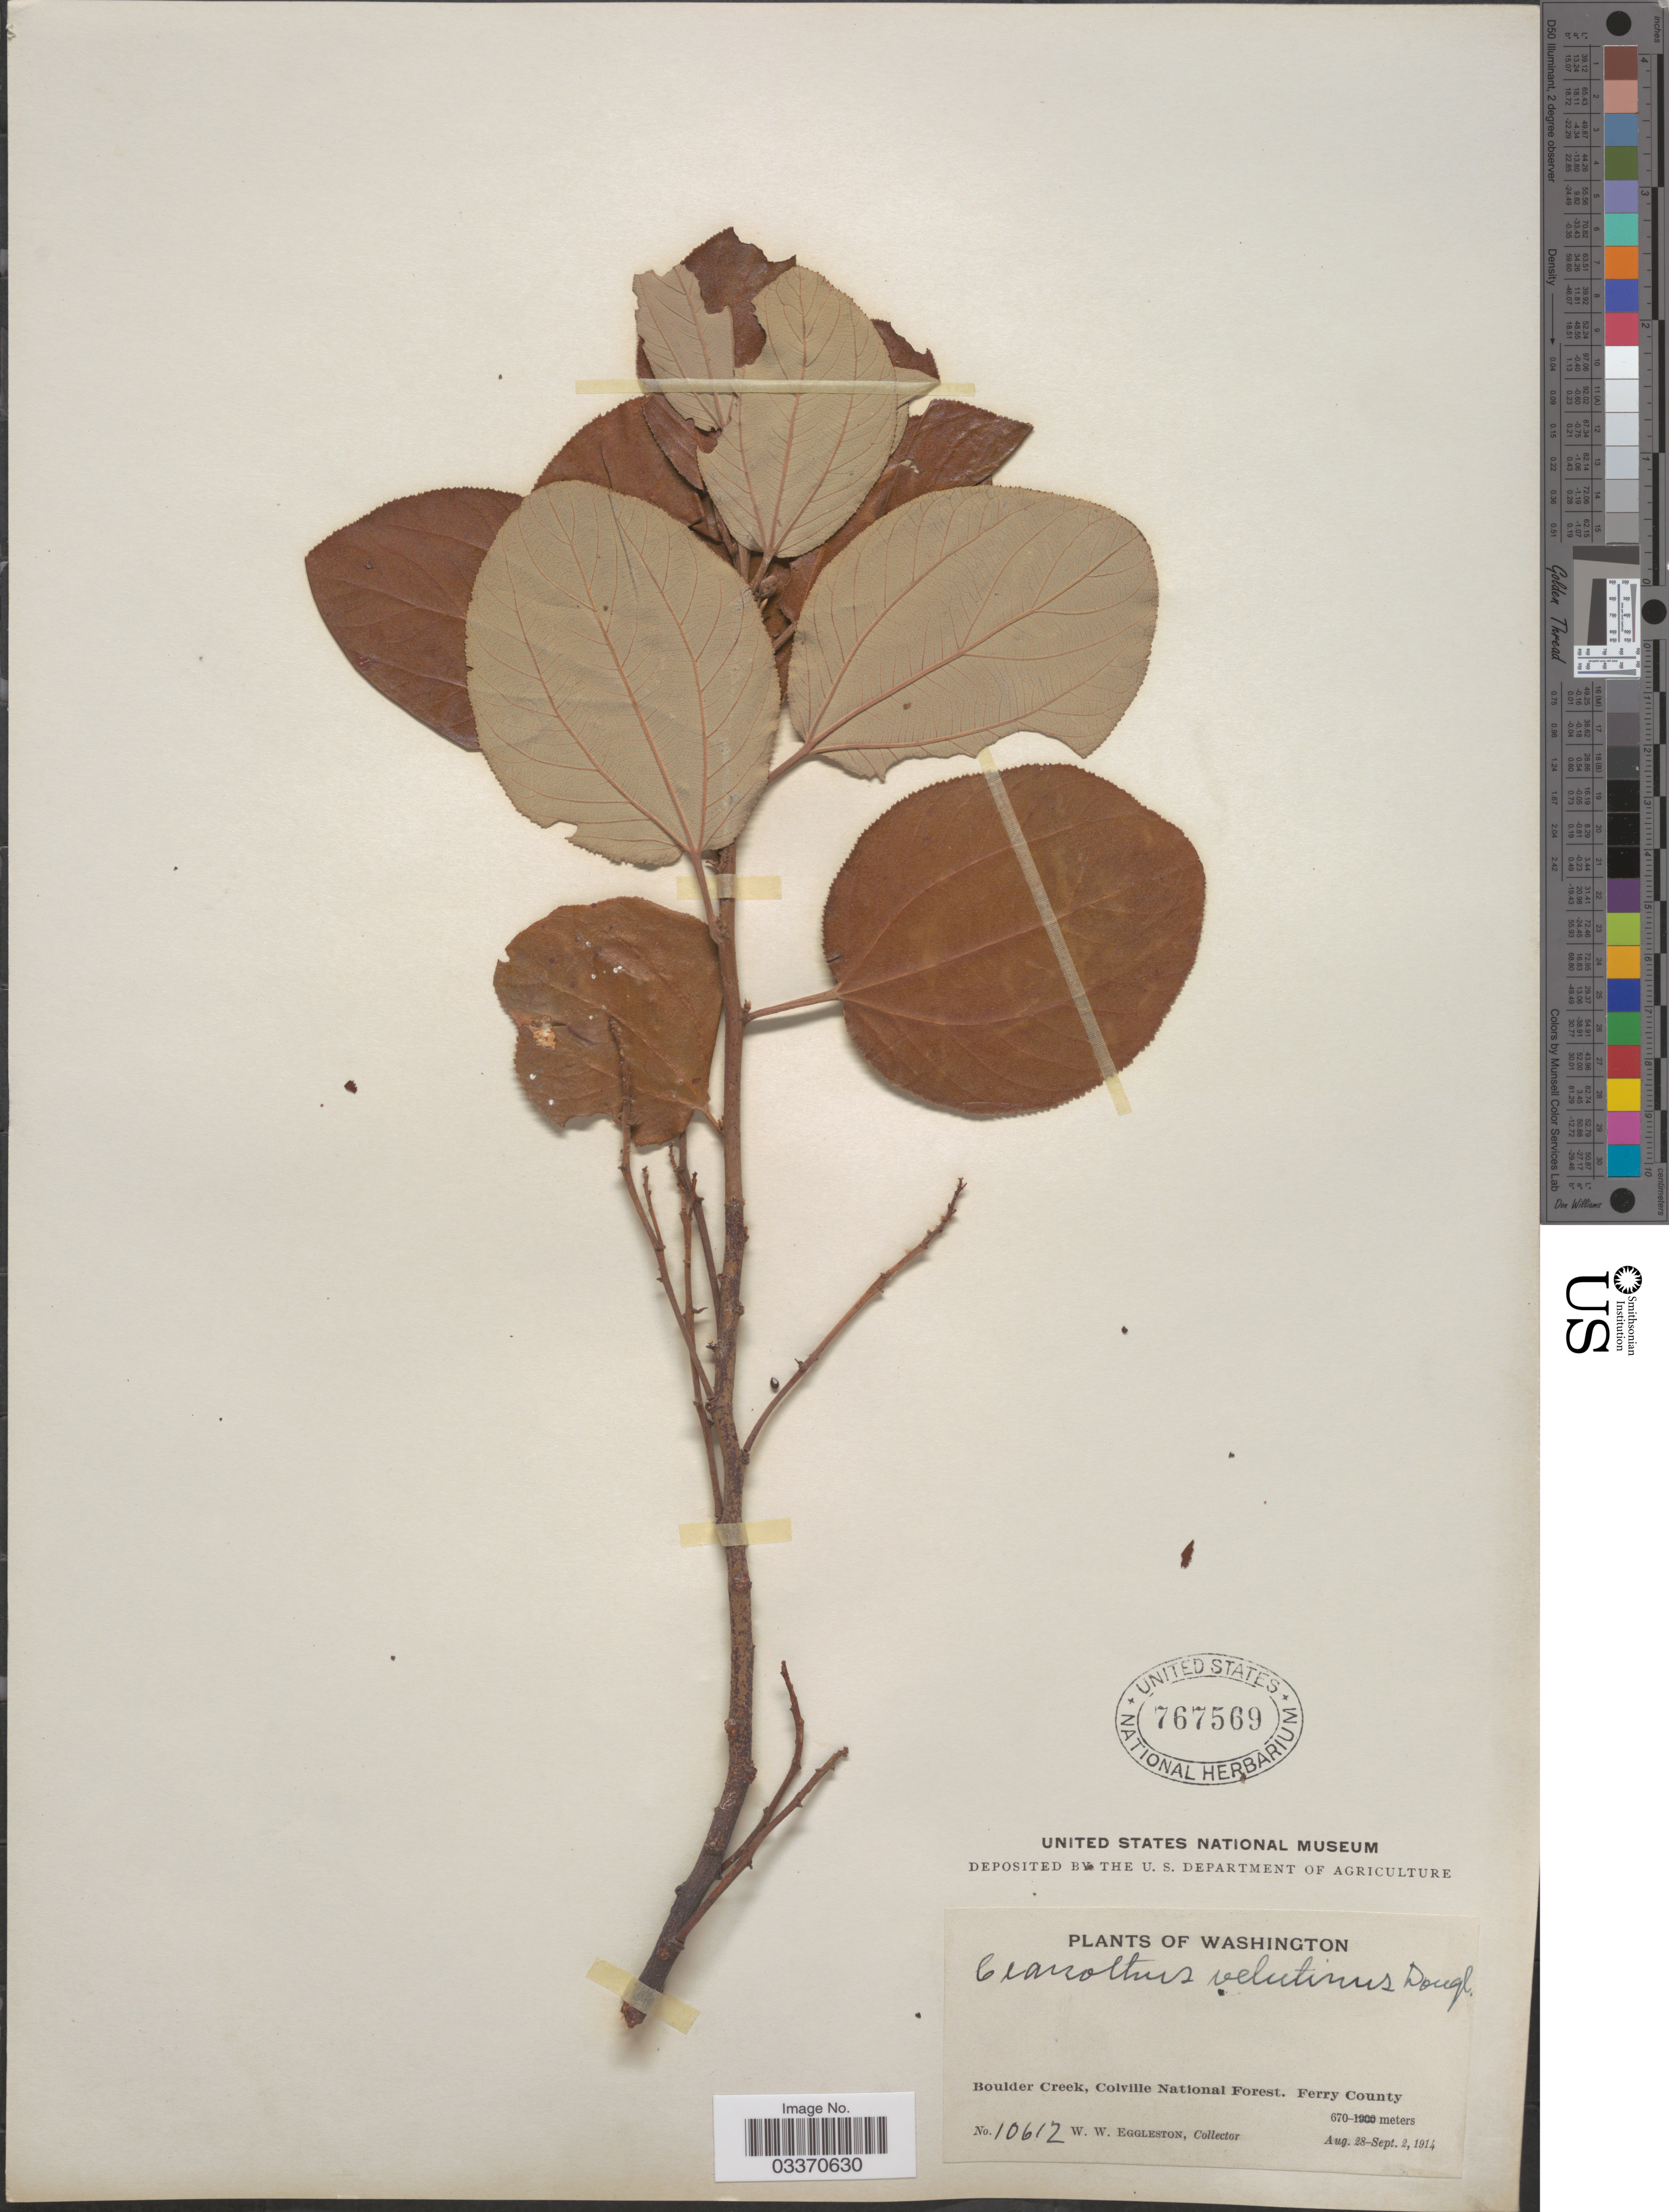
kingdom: Plantae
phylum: Tracheophyta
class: Magnoliopsida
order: Rosales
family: Rhamnaceae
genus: Ceanothus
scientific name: Ceanothus velutinus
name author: Douglas ex Hook.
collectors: W. W. Eggleston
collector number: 10612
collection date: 1914-08-28/1914-09-02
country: United States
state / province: Washington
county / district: Ferry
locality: Boulder Creek, Colville National Forest, Ferry County.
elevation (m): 670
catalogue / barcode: US 767569